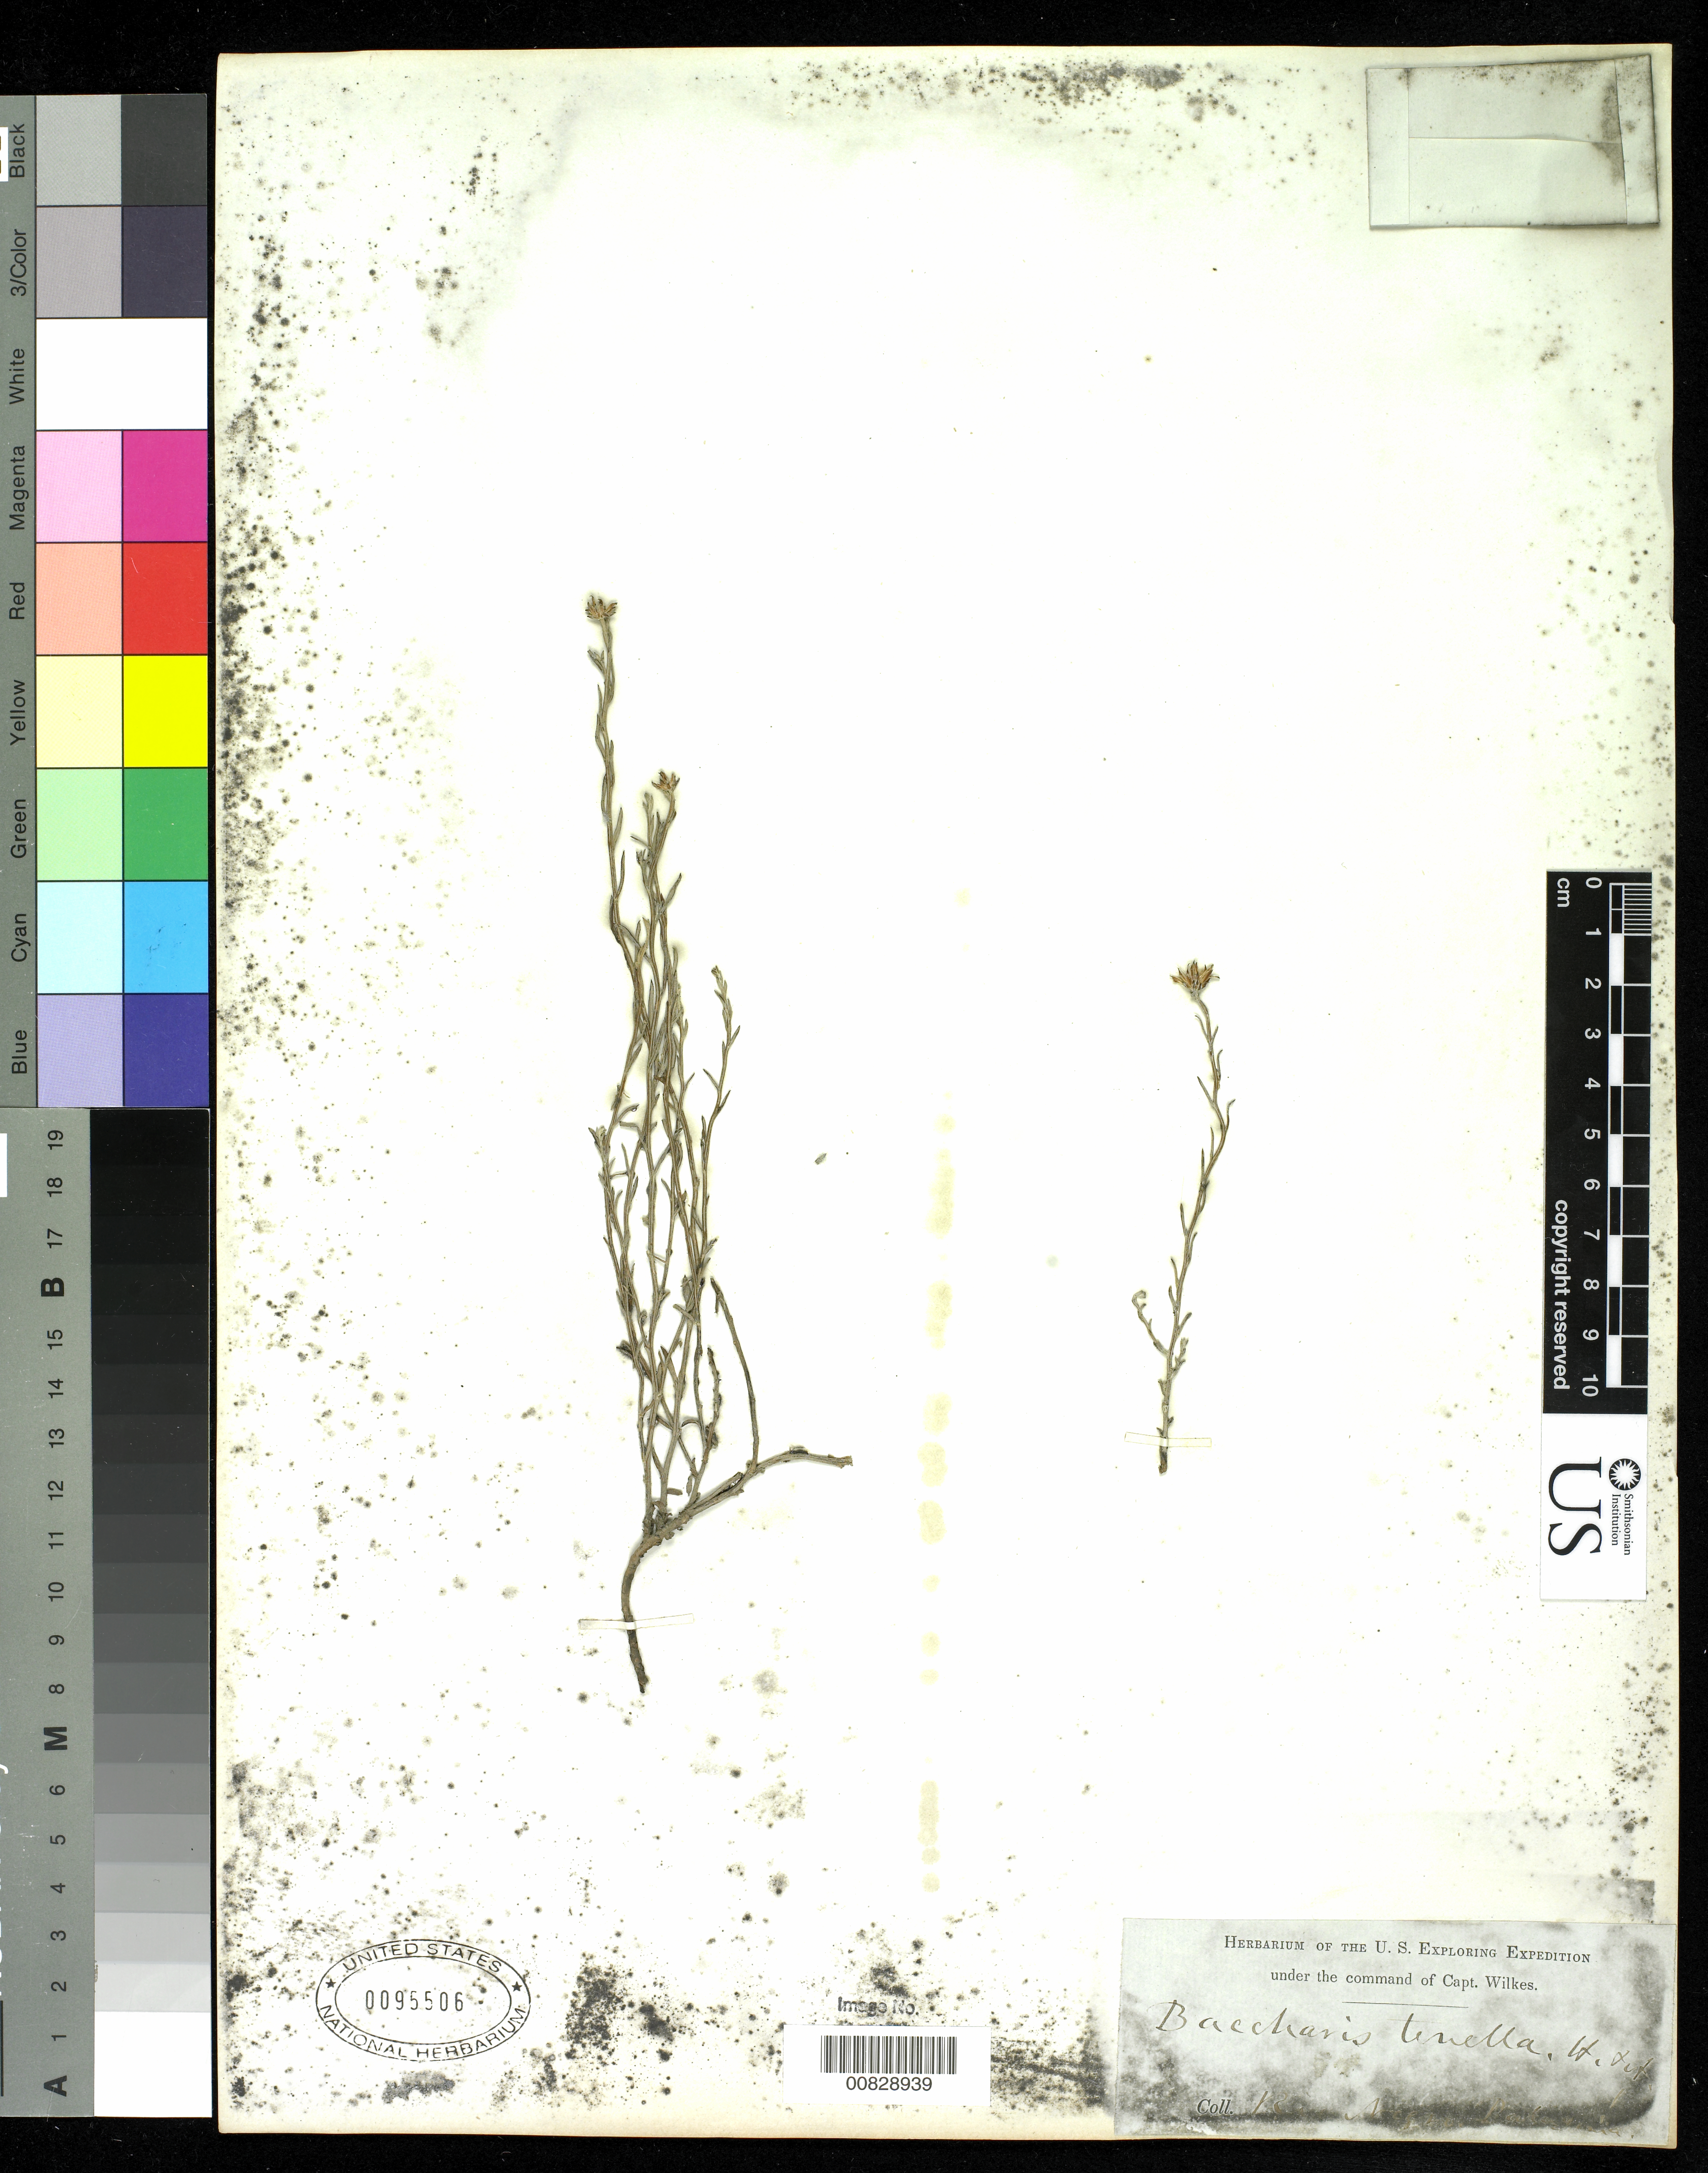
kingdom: Plantae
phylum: Tracheophyta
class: Magnoliopsida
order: Asterales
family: Asteraceae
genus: Baccharis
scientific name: Baccharis tenella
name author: Hook. & Arn.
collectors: Wilkes Explor. Exped.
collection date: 1838/1842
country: Argentina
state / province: Rio Negro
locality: Rio Negro, Patagonia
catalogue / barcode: US 95506